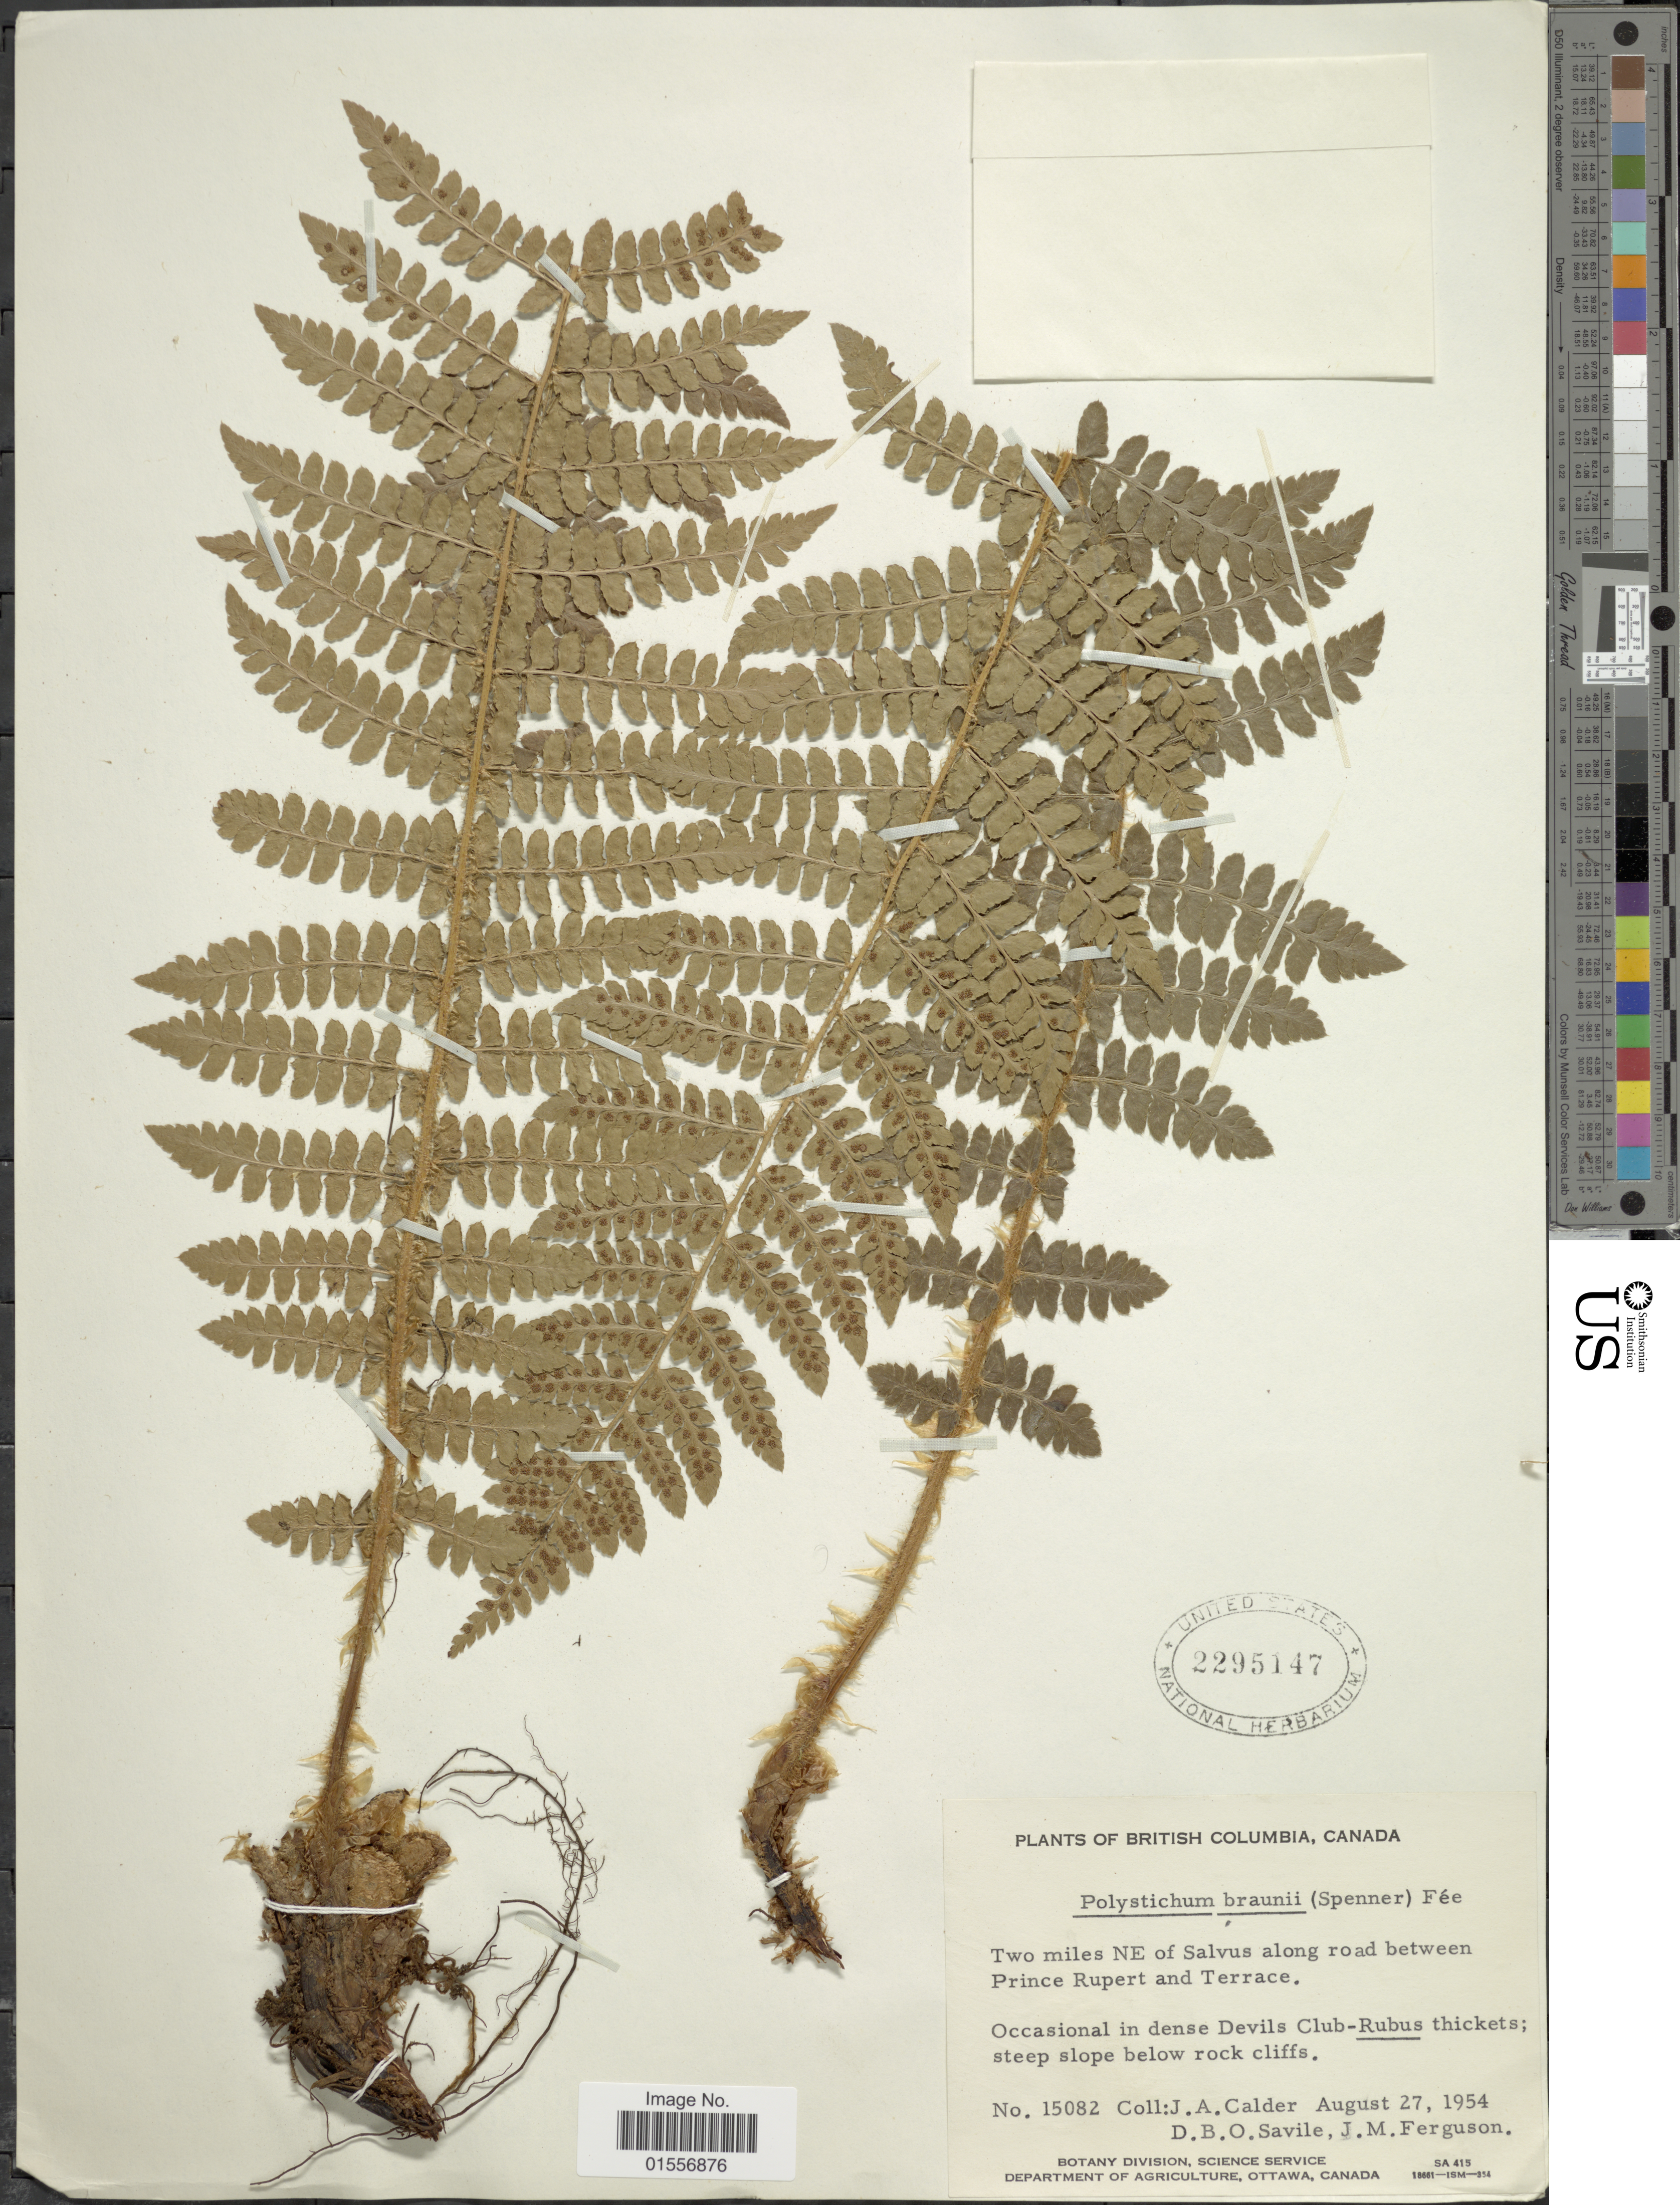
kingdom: Plantae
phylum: Tracheophyta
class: Polypodiopsida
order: Polypodiales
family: Dryopteridaceae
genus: Polystichum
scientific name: Polystichum braunii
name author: (Spenn.) Fée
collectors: J. A. Calder, D. Savile & J. M. Ferguson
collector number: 15082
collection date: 1954-08-27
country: Canada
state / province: British Columbia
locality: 2 miles NE of Salvus along road between Prince Rupert and Terrace.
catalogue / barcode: US 2295147